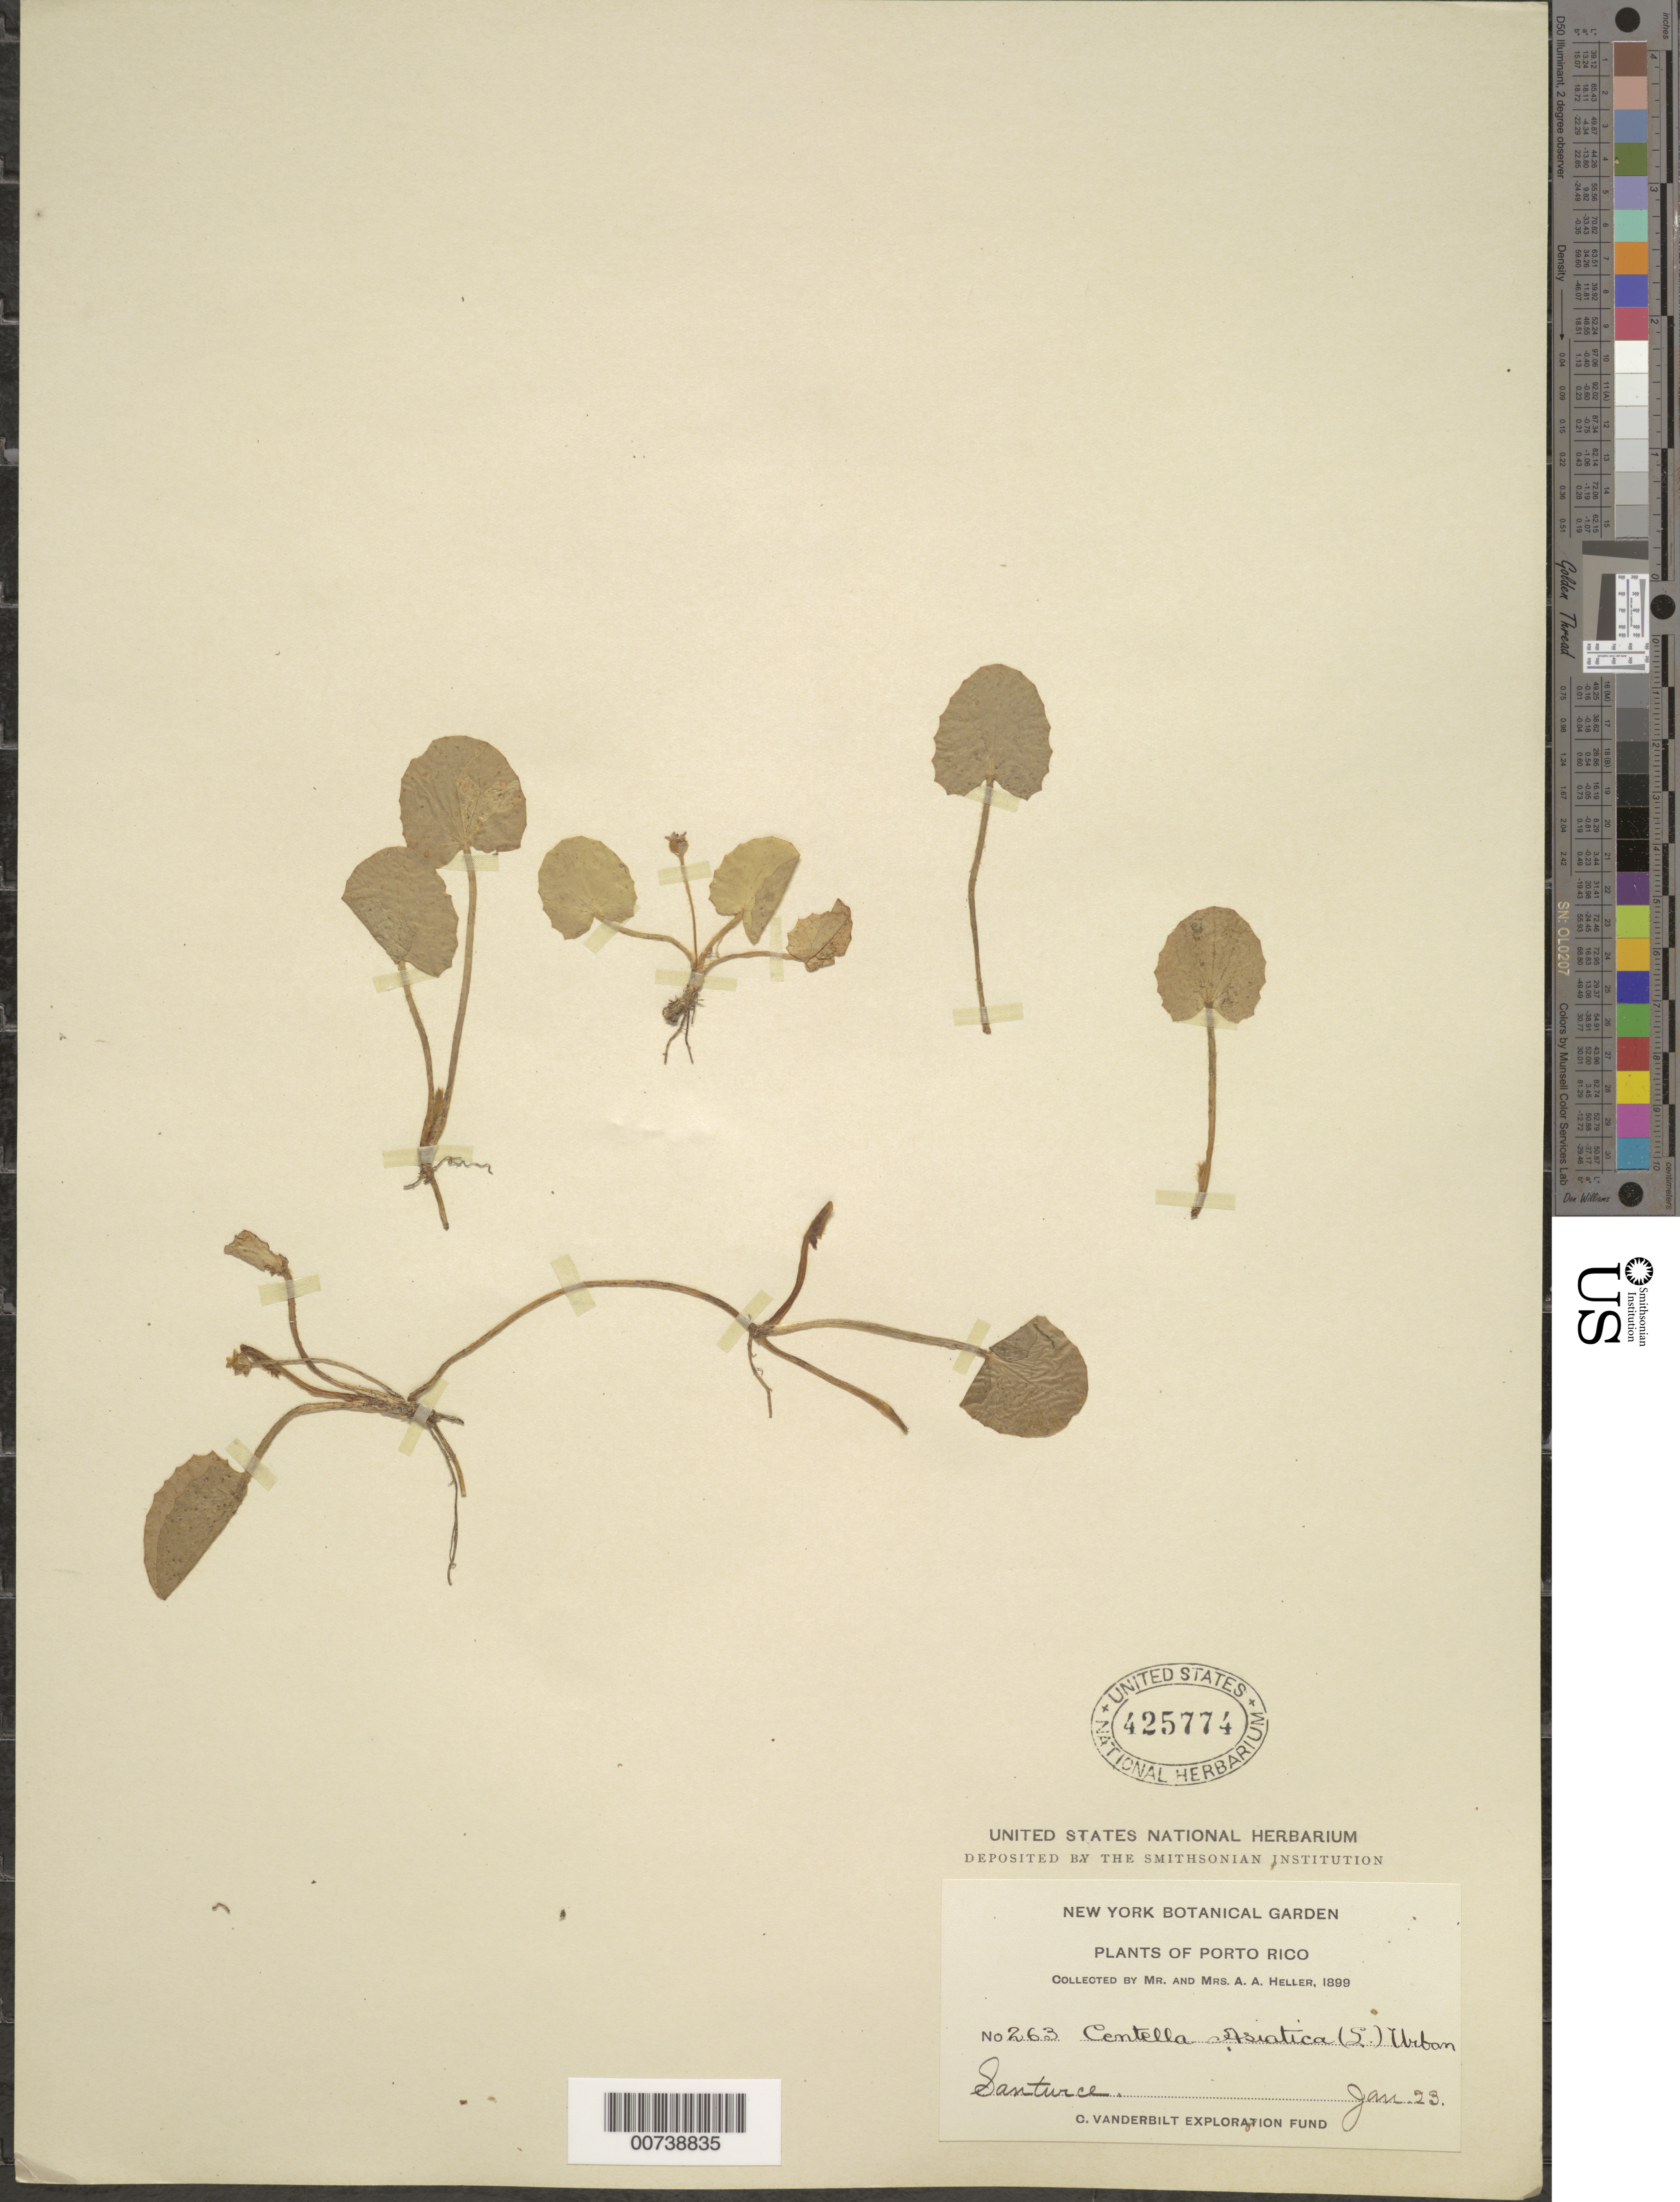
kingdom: Plantae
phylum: Tracheophyta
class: Magnoliopsida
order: Apiales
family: Apiaceae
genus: Centella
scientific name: Centella asiatica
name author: (L.) Urb.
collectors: A. A. Heller & E. Heler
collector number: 263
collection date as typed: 23 Jan 1899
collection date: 1899-01-23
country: Puerto Rico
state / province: San Juan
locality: Santurce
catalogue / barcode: US 425774